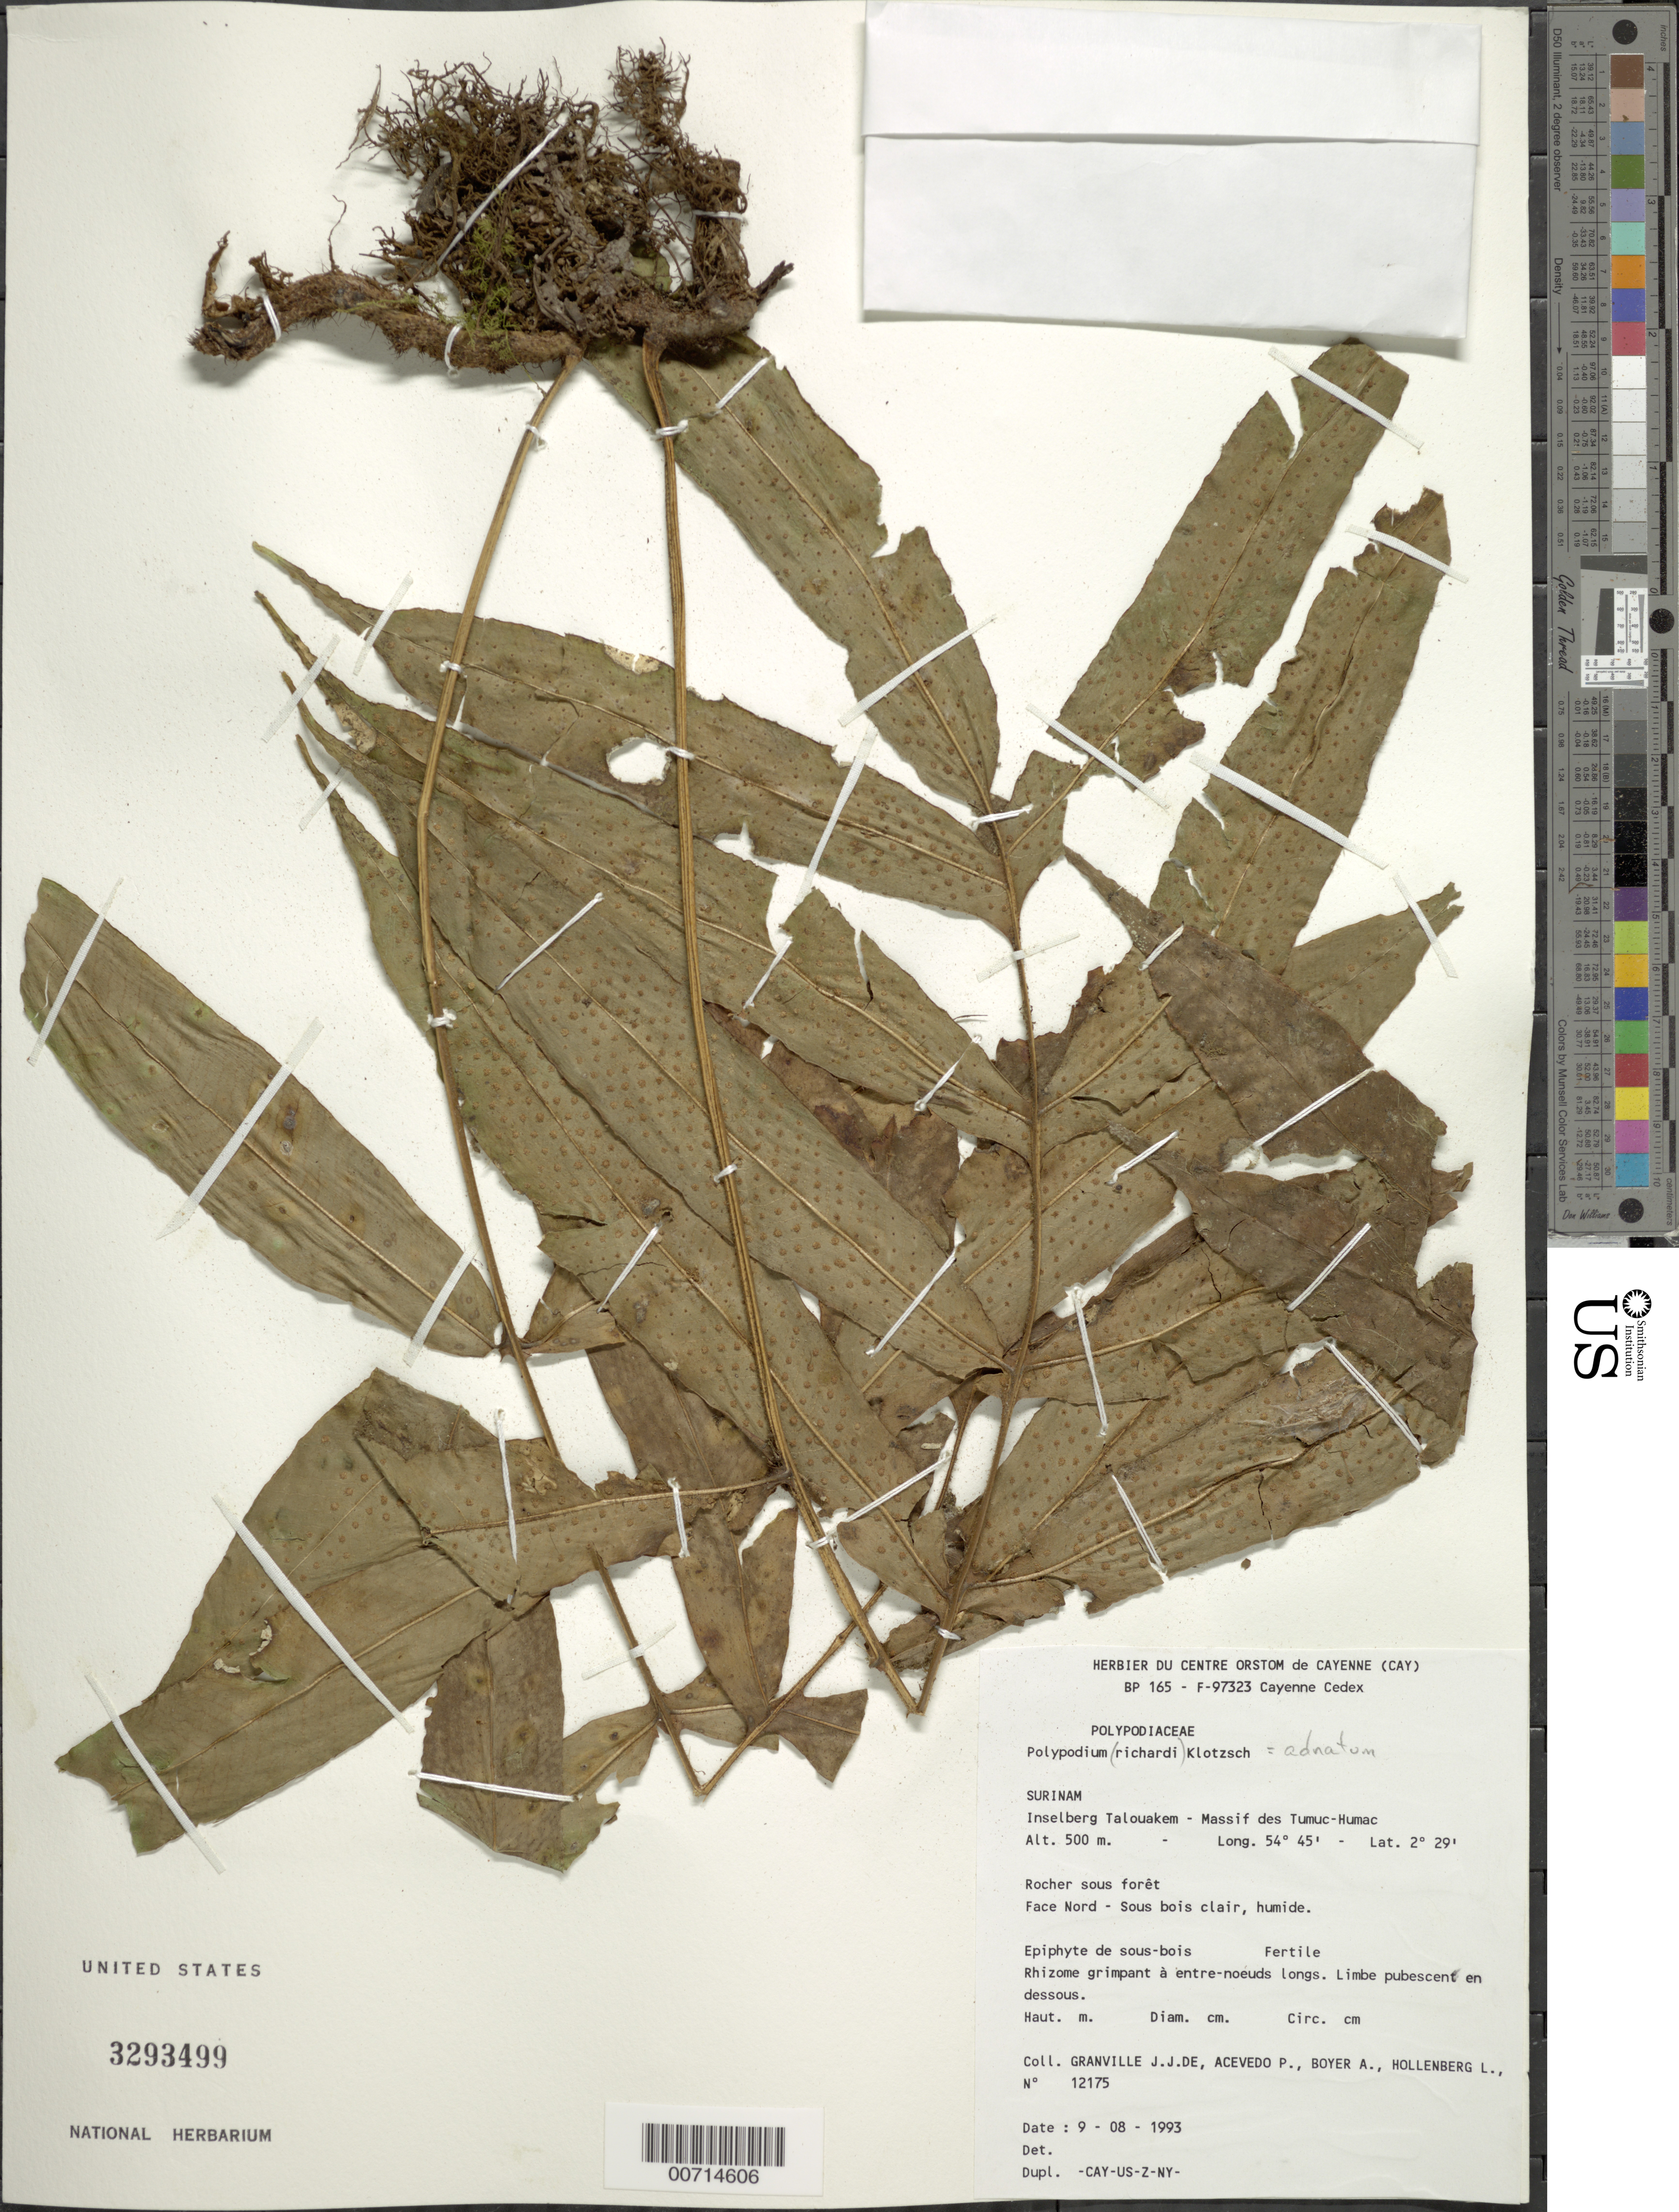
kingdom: Plantae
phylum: Tracheophyta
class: Polypodiopsida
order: Polypodiales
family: Polypodiaceae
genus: Serpocaulon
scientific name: Serpocaulon adnatum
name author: (Kunze ex Klotzsch) A.R. Sm.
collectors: J.-J. de Granville, P. Acevedo-Rodr., A. Boyer & L. Hollenberg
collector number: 12175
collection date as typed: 9-Aug-93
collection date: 1993-08-09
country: Suriname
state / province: Sipaliwini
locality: Inselberg Talouakem, Massif des Tumuc-Humac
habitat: Rocher sous forêt, face nord, sous bois clair, humide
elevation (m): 500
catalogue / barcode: US 3293499